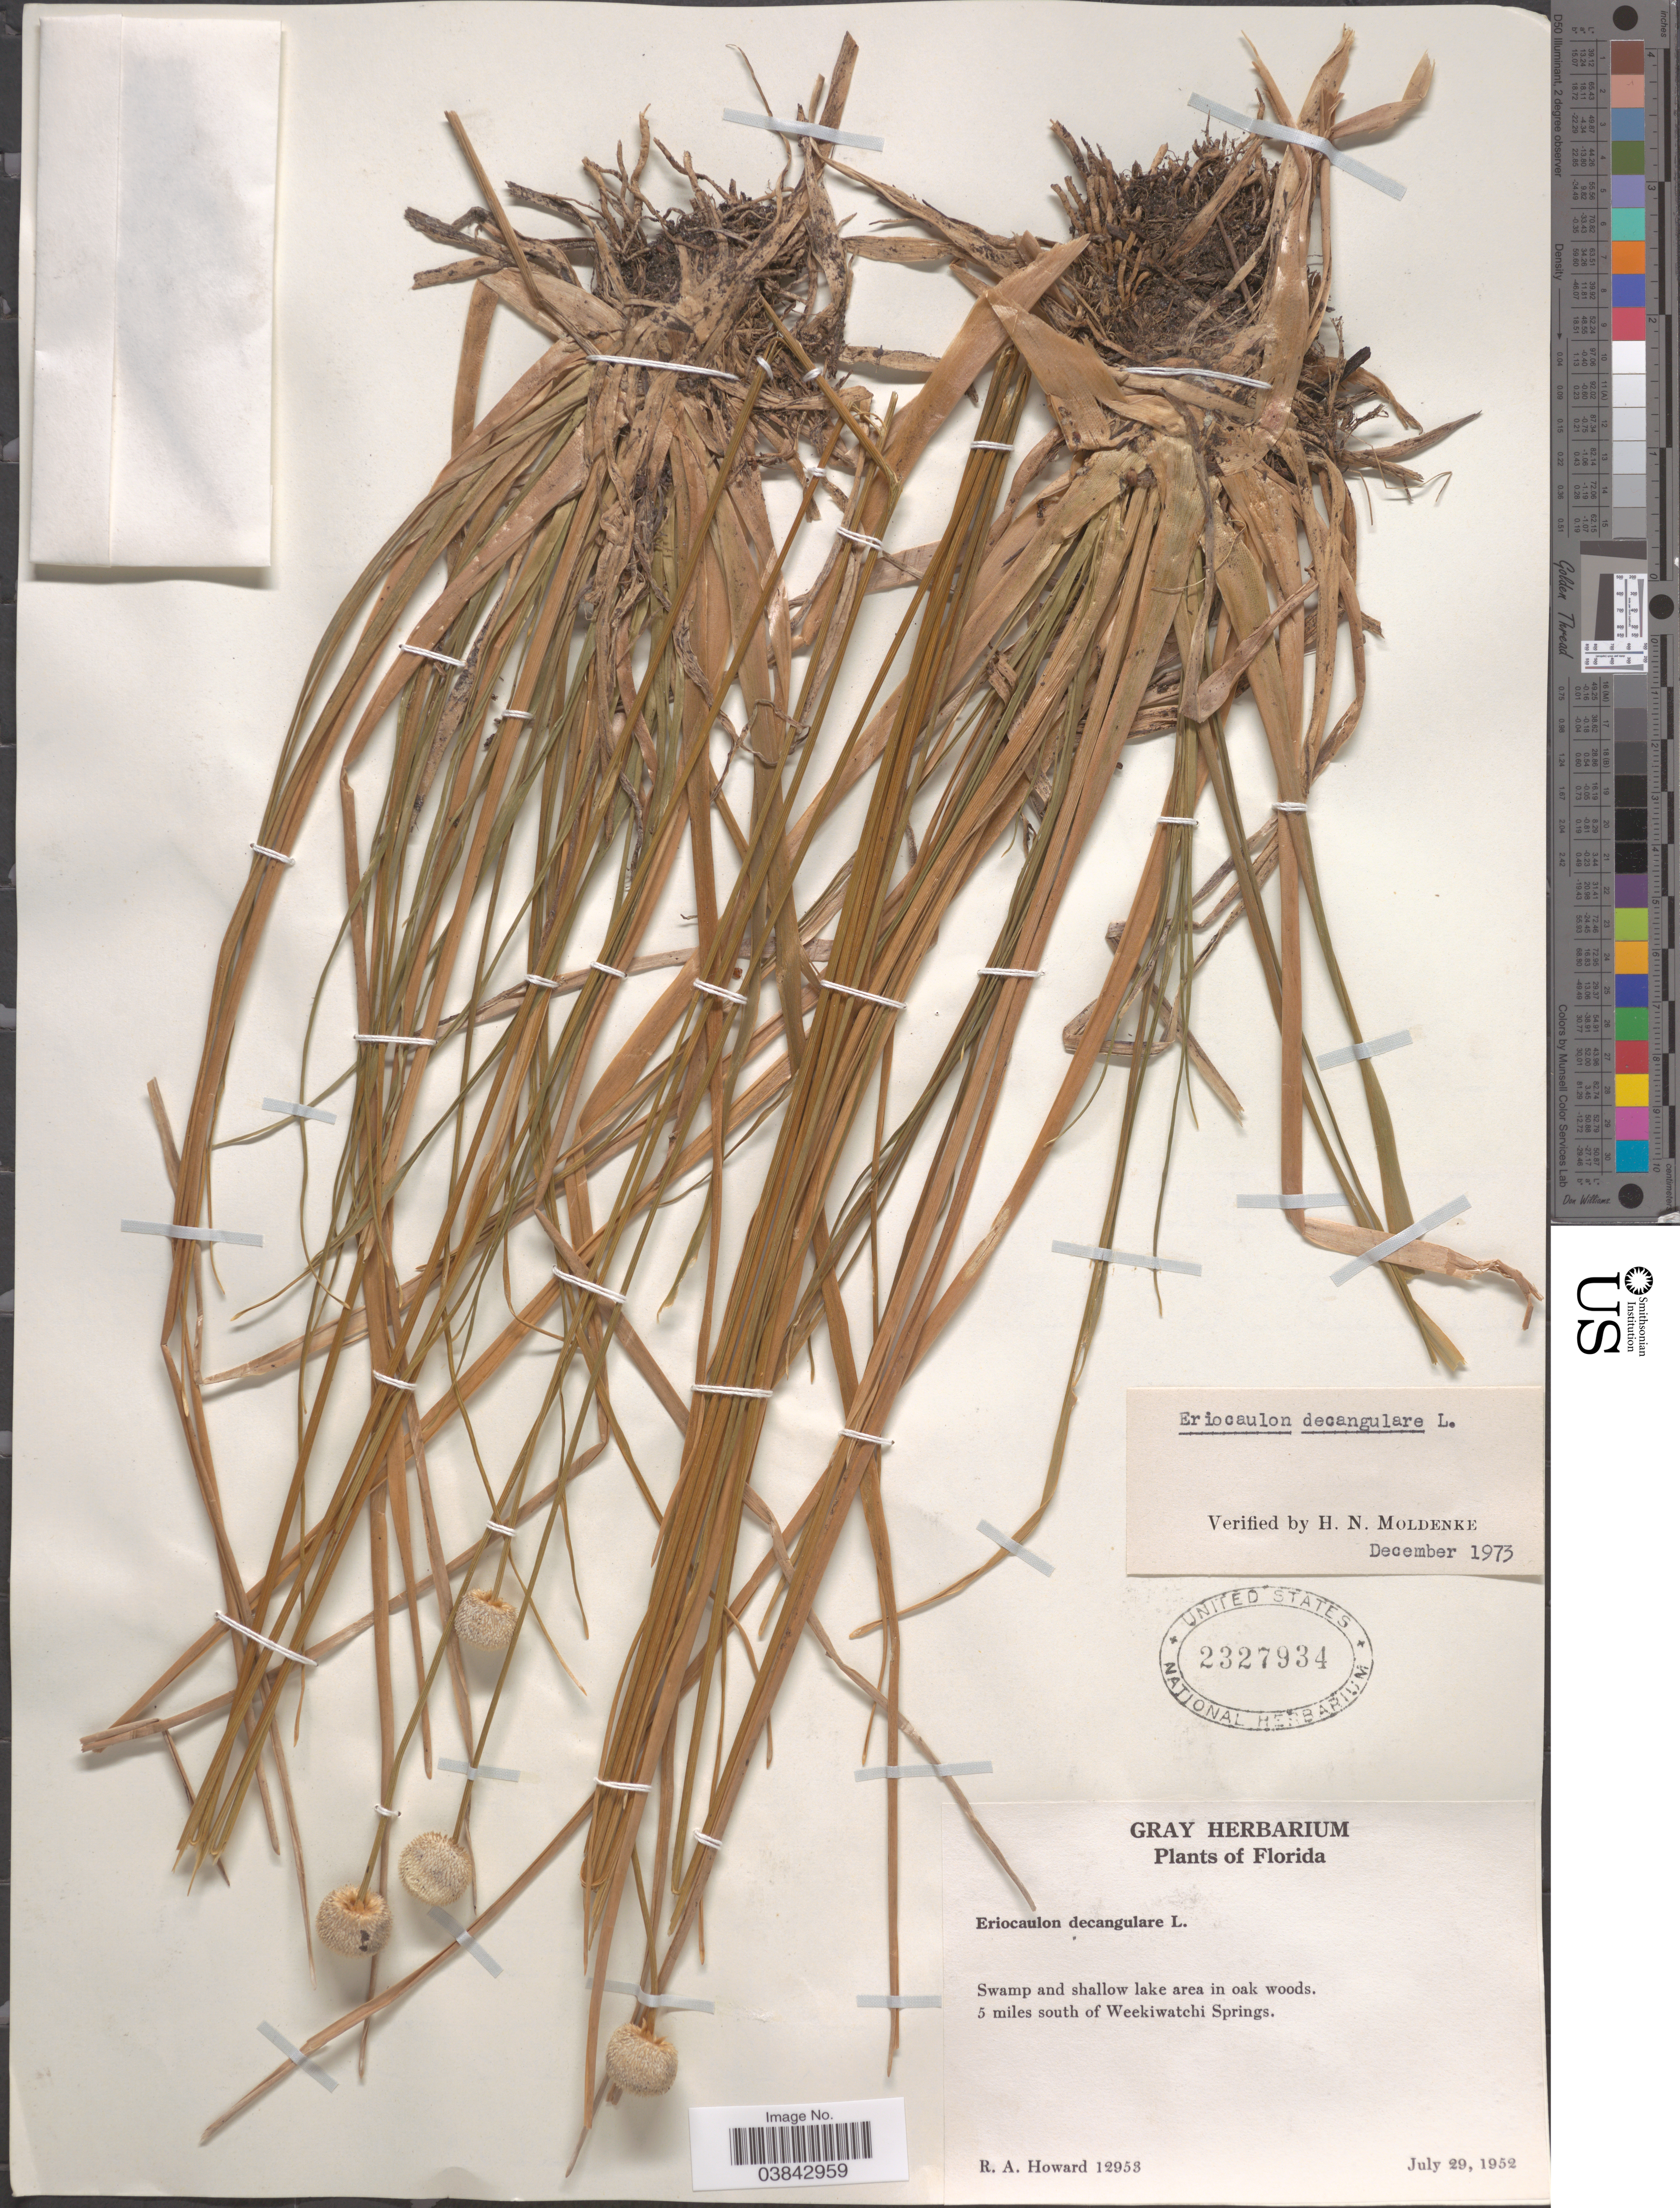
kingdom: Plantae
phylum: Tracheophyta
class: Liliopsida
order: Poales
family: Eriocaulaceae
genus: Eriocaulon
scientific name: Eriocaulon decangulare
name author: L.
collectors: R. A. Howard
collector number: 12953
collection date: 1952-07-29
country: United States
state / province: Florida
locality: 5 miles south of Weekiwatchi Springs.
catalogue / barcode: US 2327934